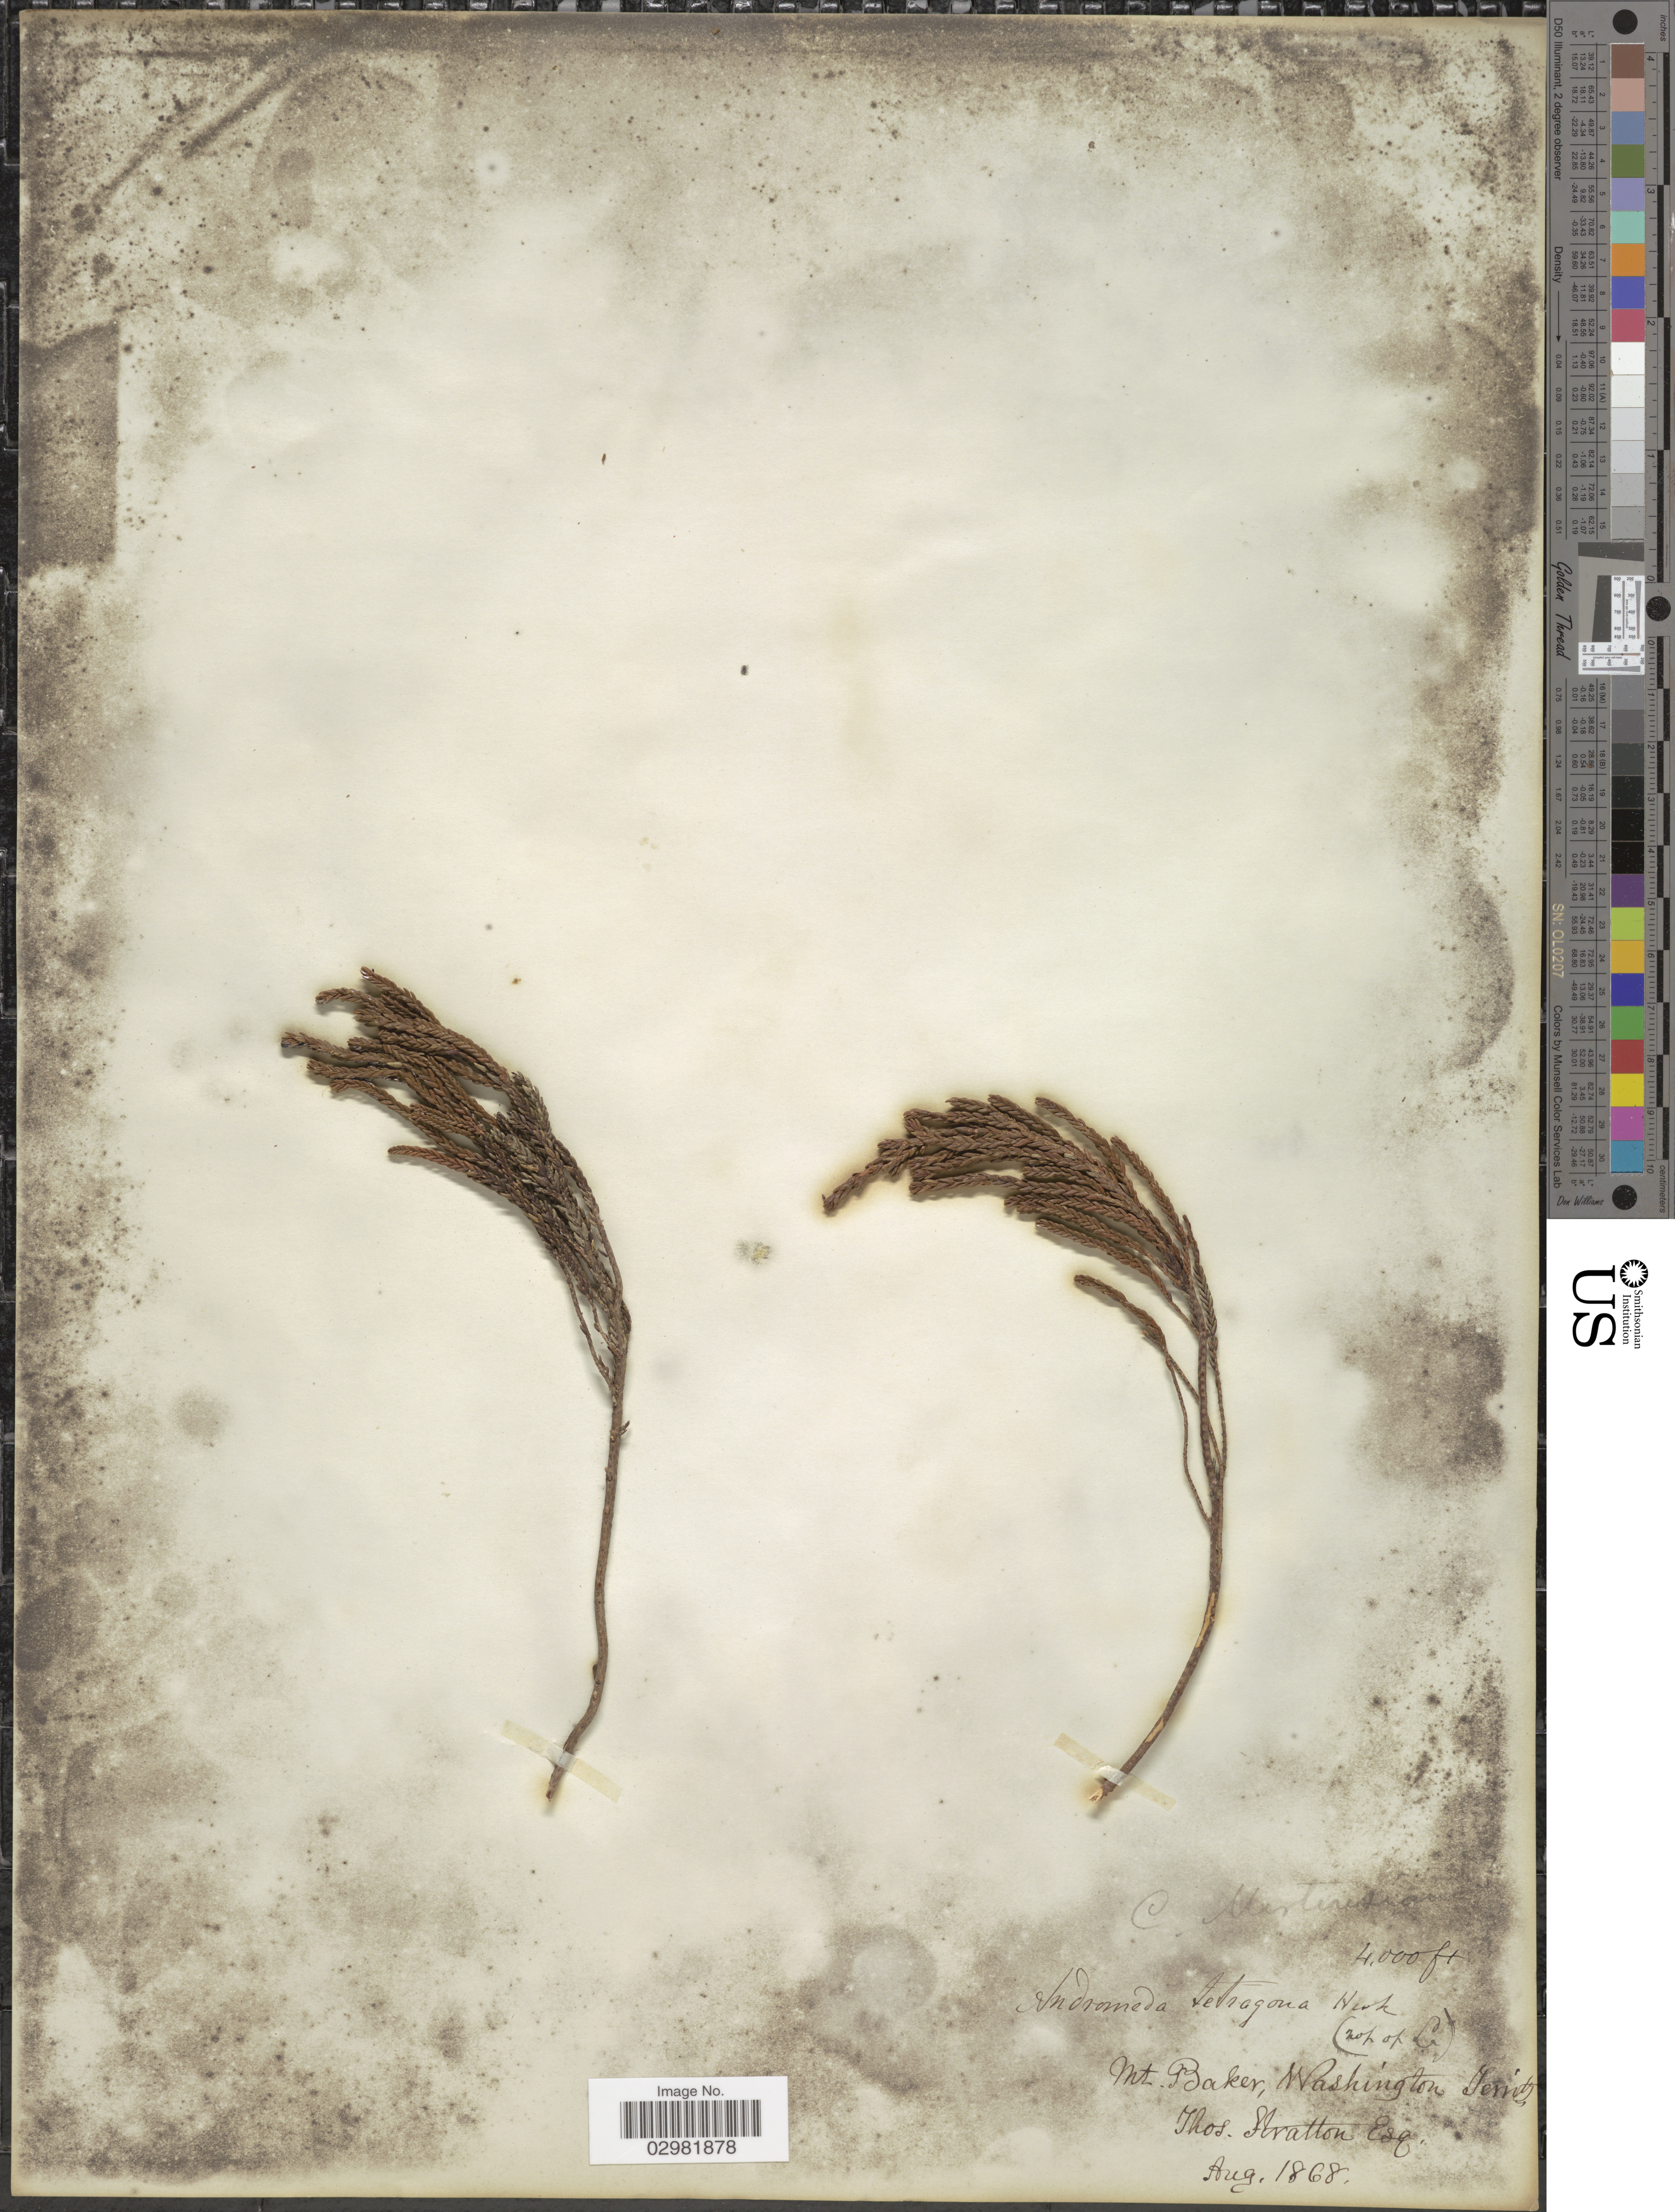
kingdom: Plantae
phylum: Tracheophyta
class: Magnoliopsida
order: Ericales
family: Ericaceae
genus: Cassiope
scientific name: Cassiope mertensiana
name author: (Bong.) G. Don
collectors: T. Stratton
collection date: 1868-08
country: United States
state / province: Washington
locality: Mt. Baker, Washington Territ.